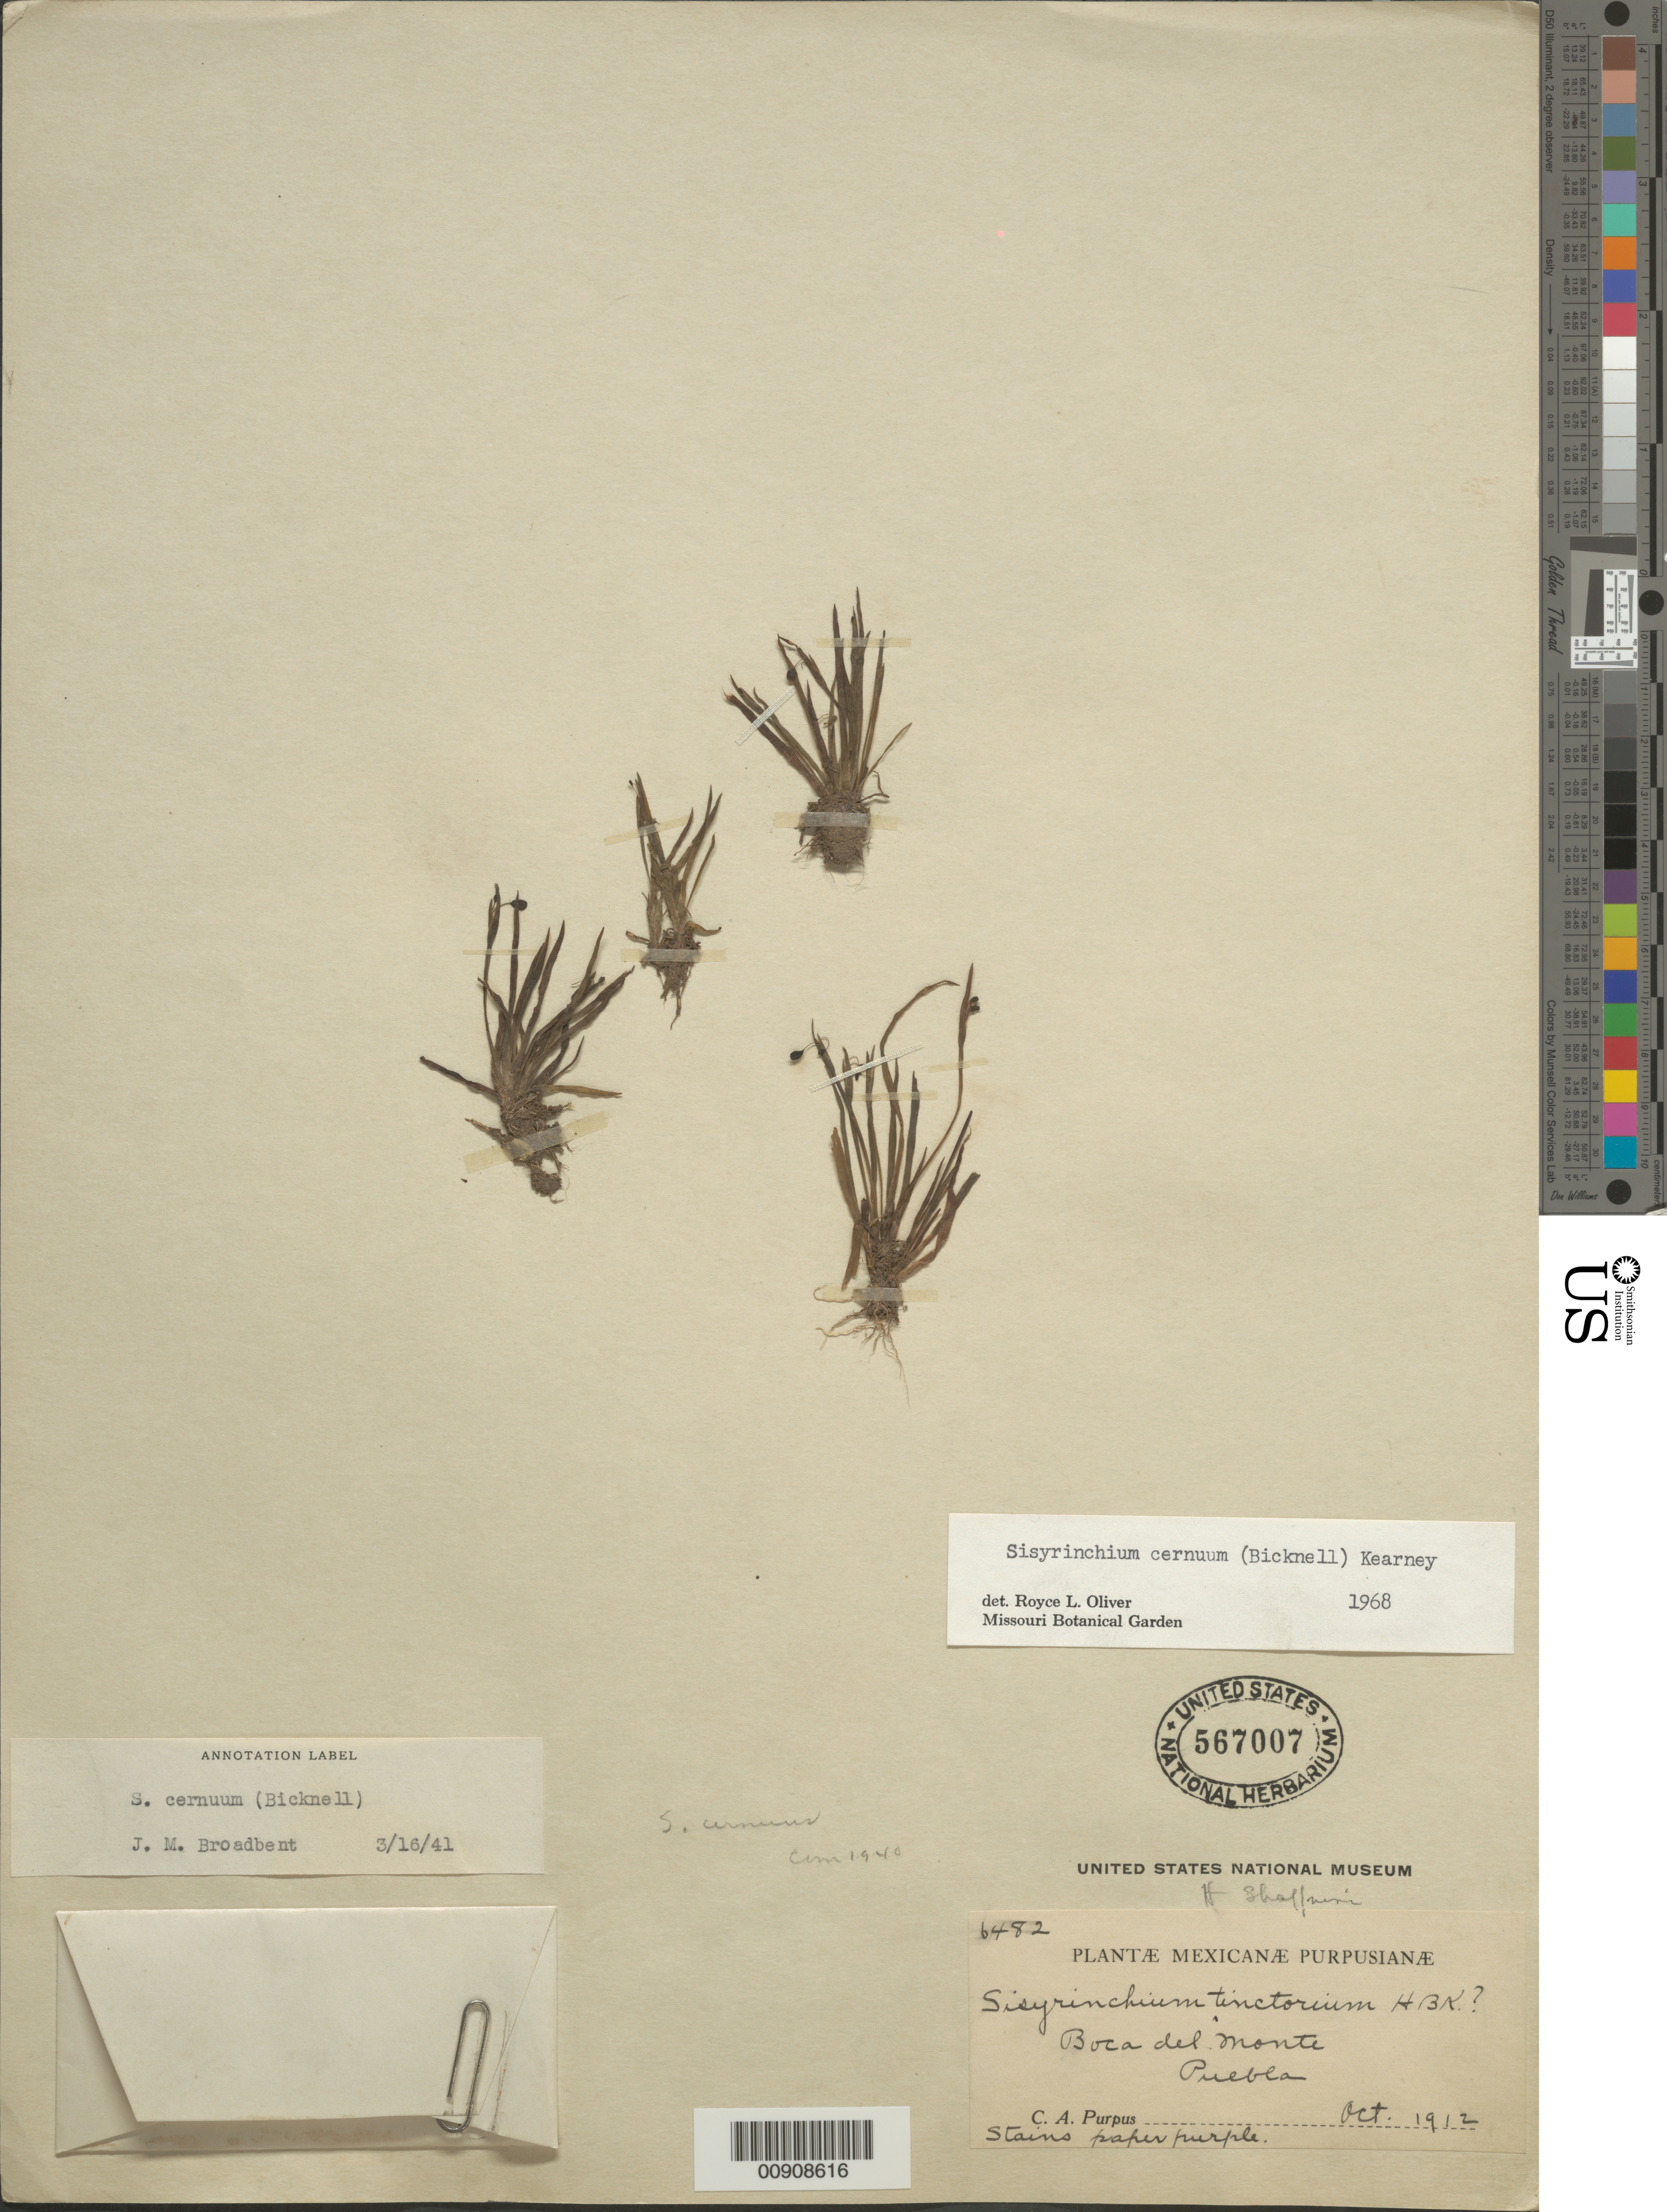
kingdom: Plantae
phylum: Tracheophyta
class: Liliopsida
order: Asparagales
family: Iridaceae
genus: Sisyrinchium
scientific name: Sisyrinchium cernuum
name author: (E.P. Bicknell) Kearney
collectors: C. A. Purpus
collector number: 6482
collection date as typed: Oct 1912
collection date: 1912-10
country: Mexico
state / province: Puebla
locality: Boca del Monte, Puebla.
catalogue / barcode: US 567007